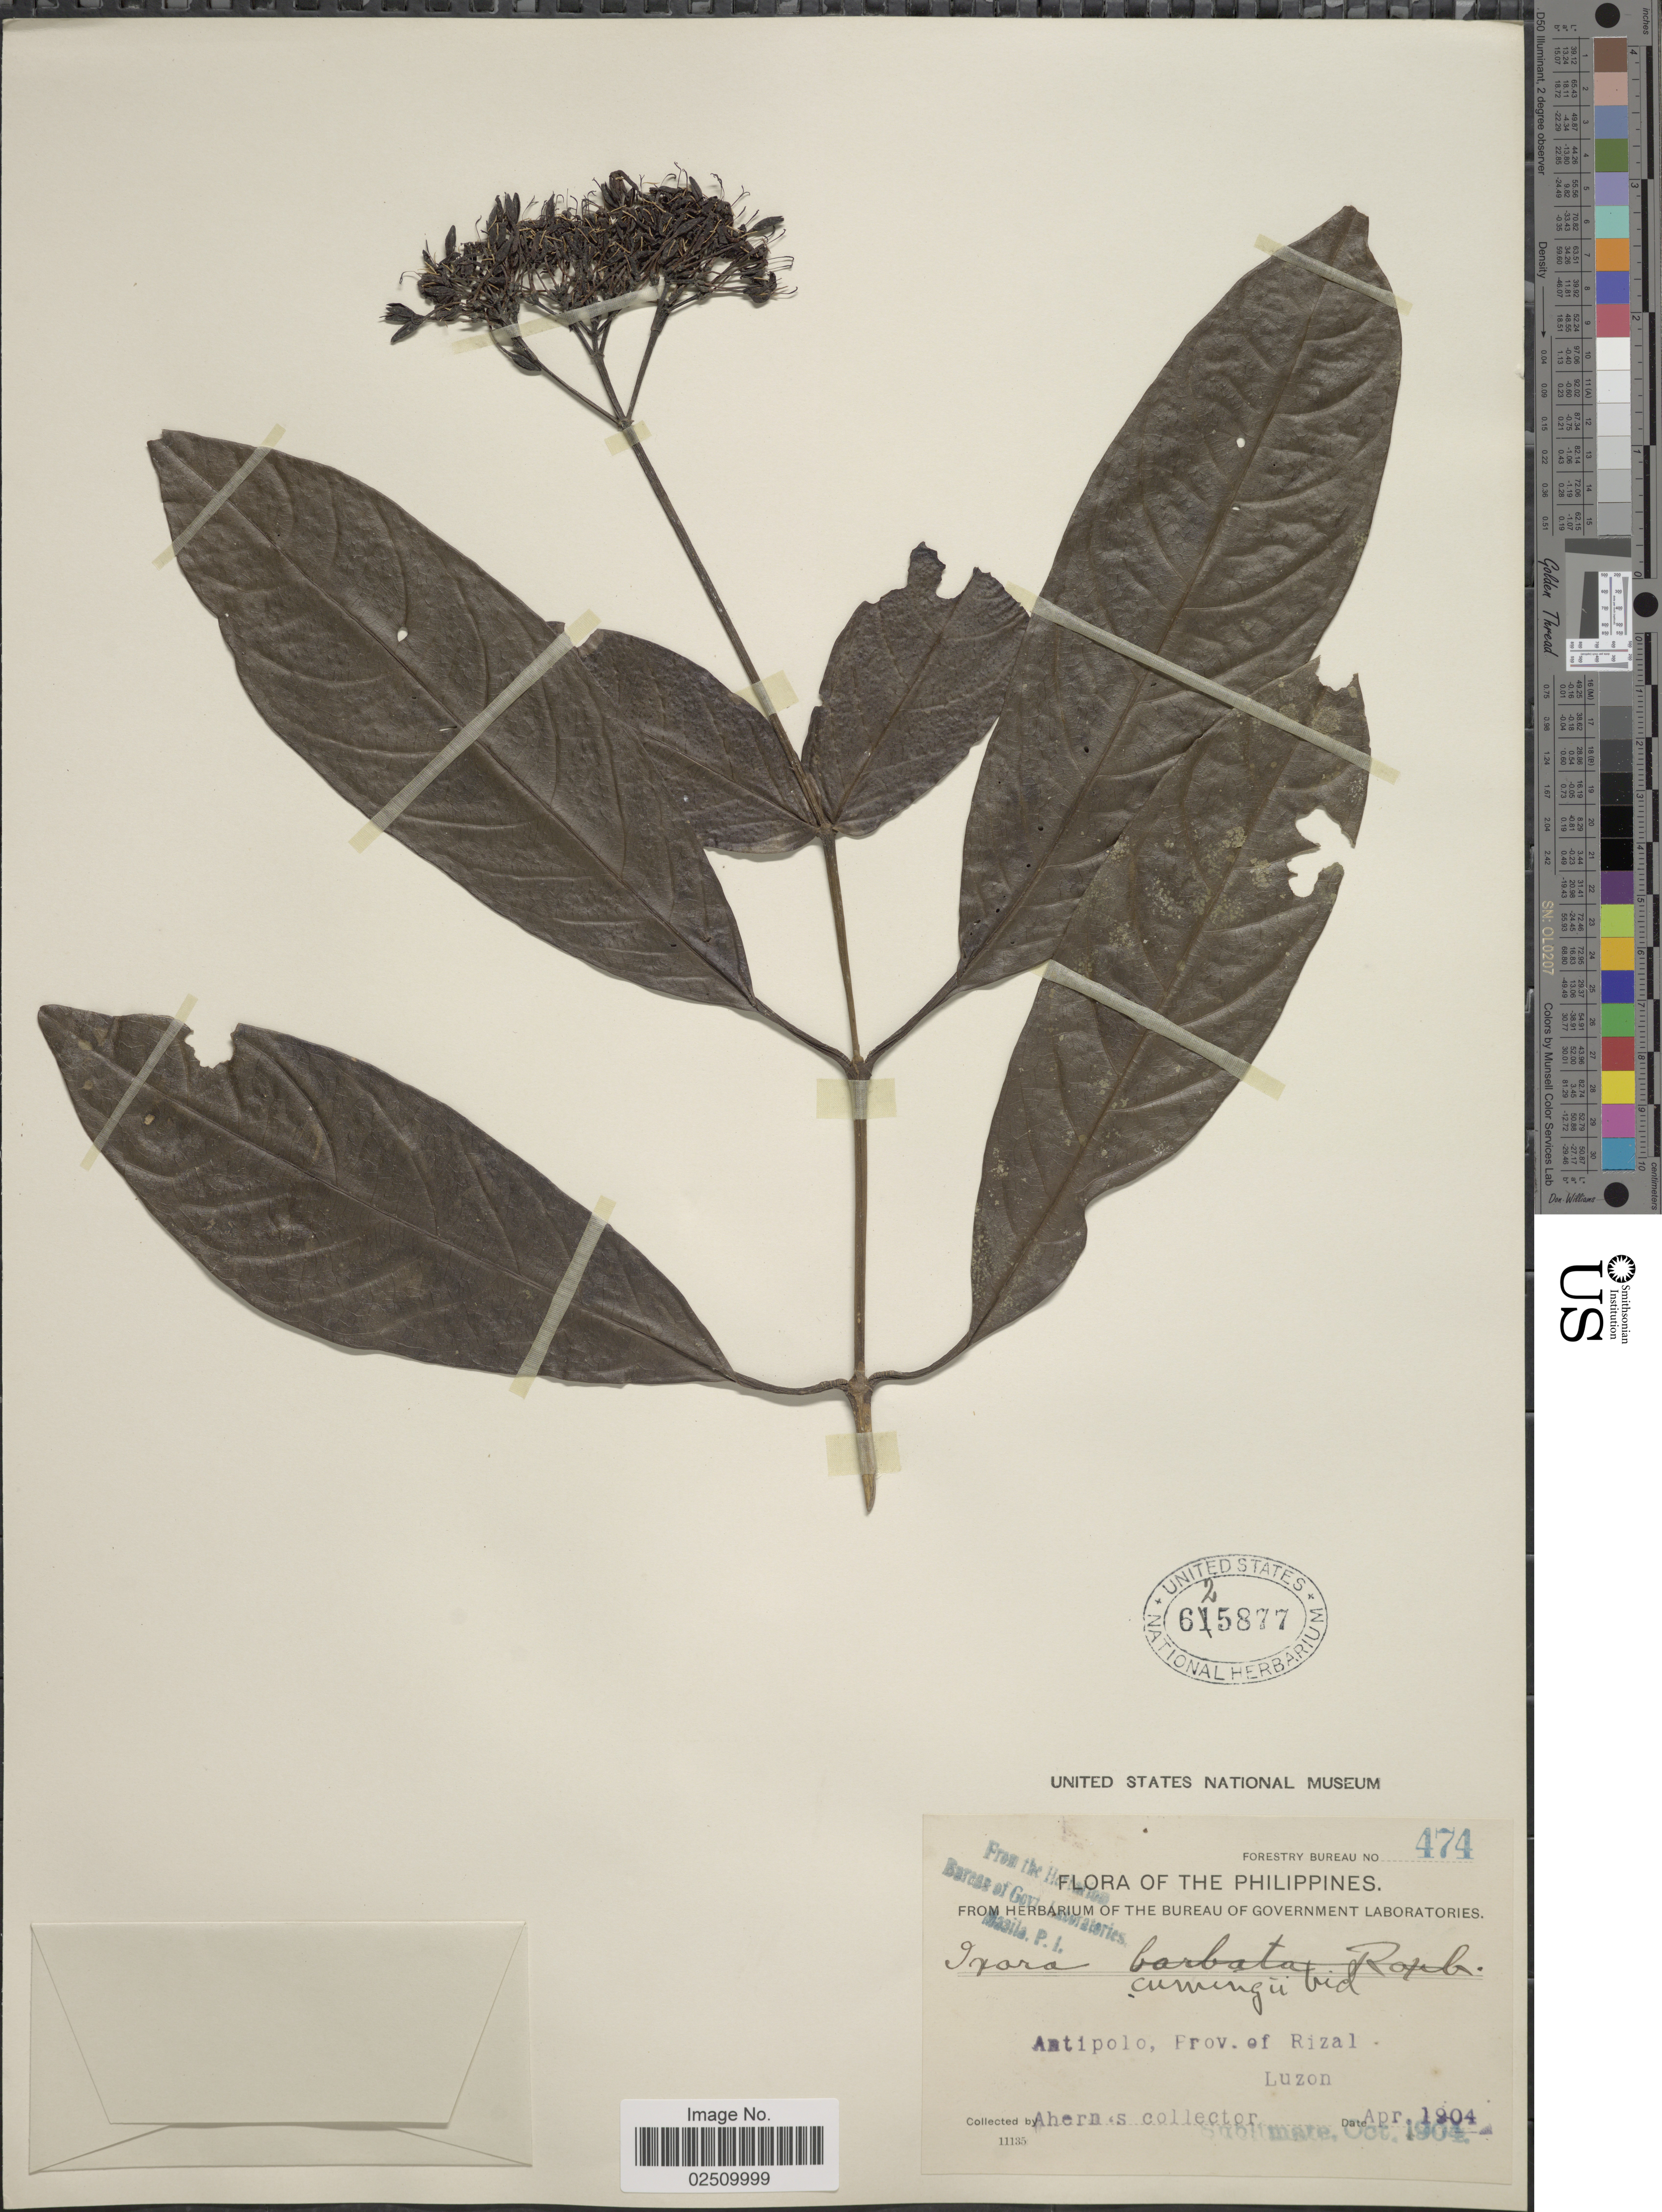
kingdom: Plantae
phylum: Tracheophyta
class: Magnoliopsida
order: Gentianales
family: Rubiaceae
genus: Ixora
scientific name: Ixora cumingiana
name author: S. Vidal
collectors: Ahern's collector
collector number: Forestry Bureau 474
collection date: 1904-04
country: Philippines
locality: Antipolo, Prov. of Rizal, Luzon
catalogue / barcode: US 625877